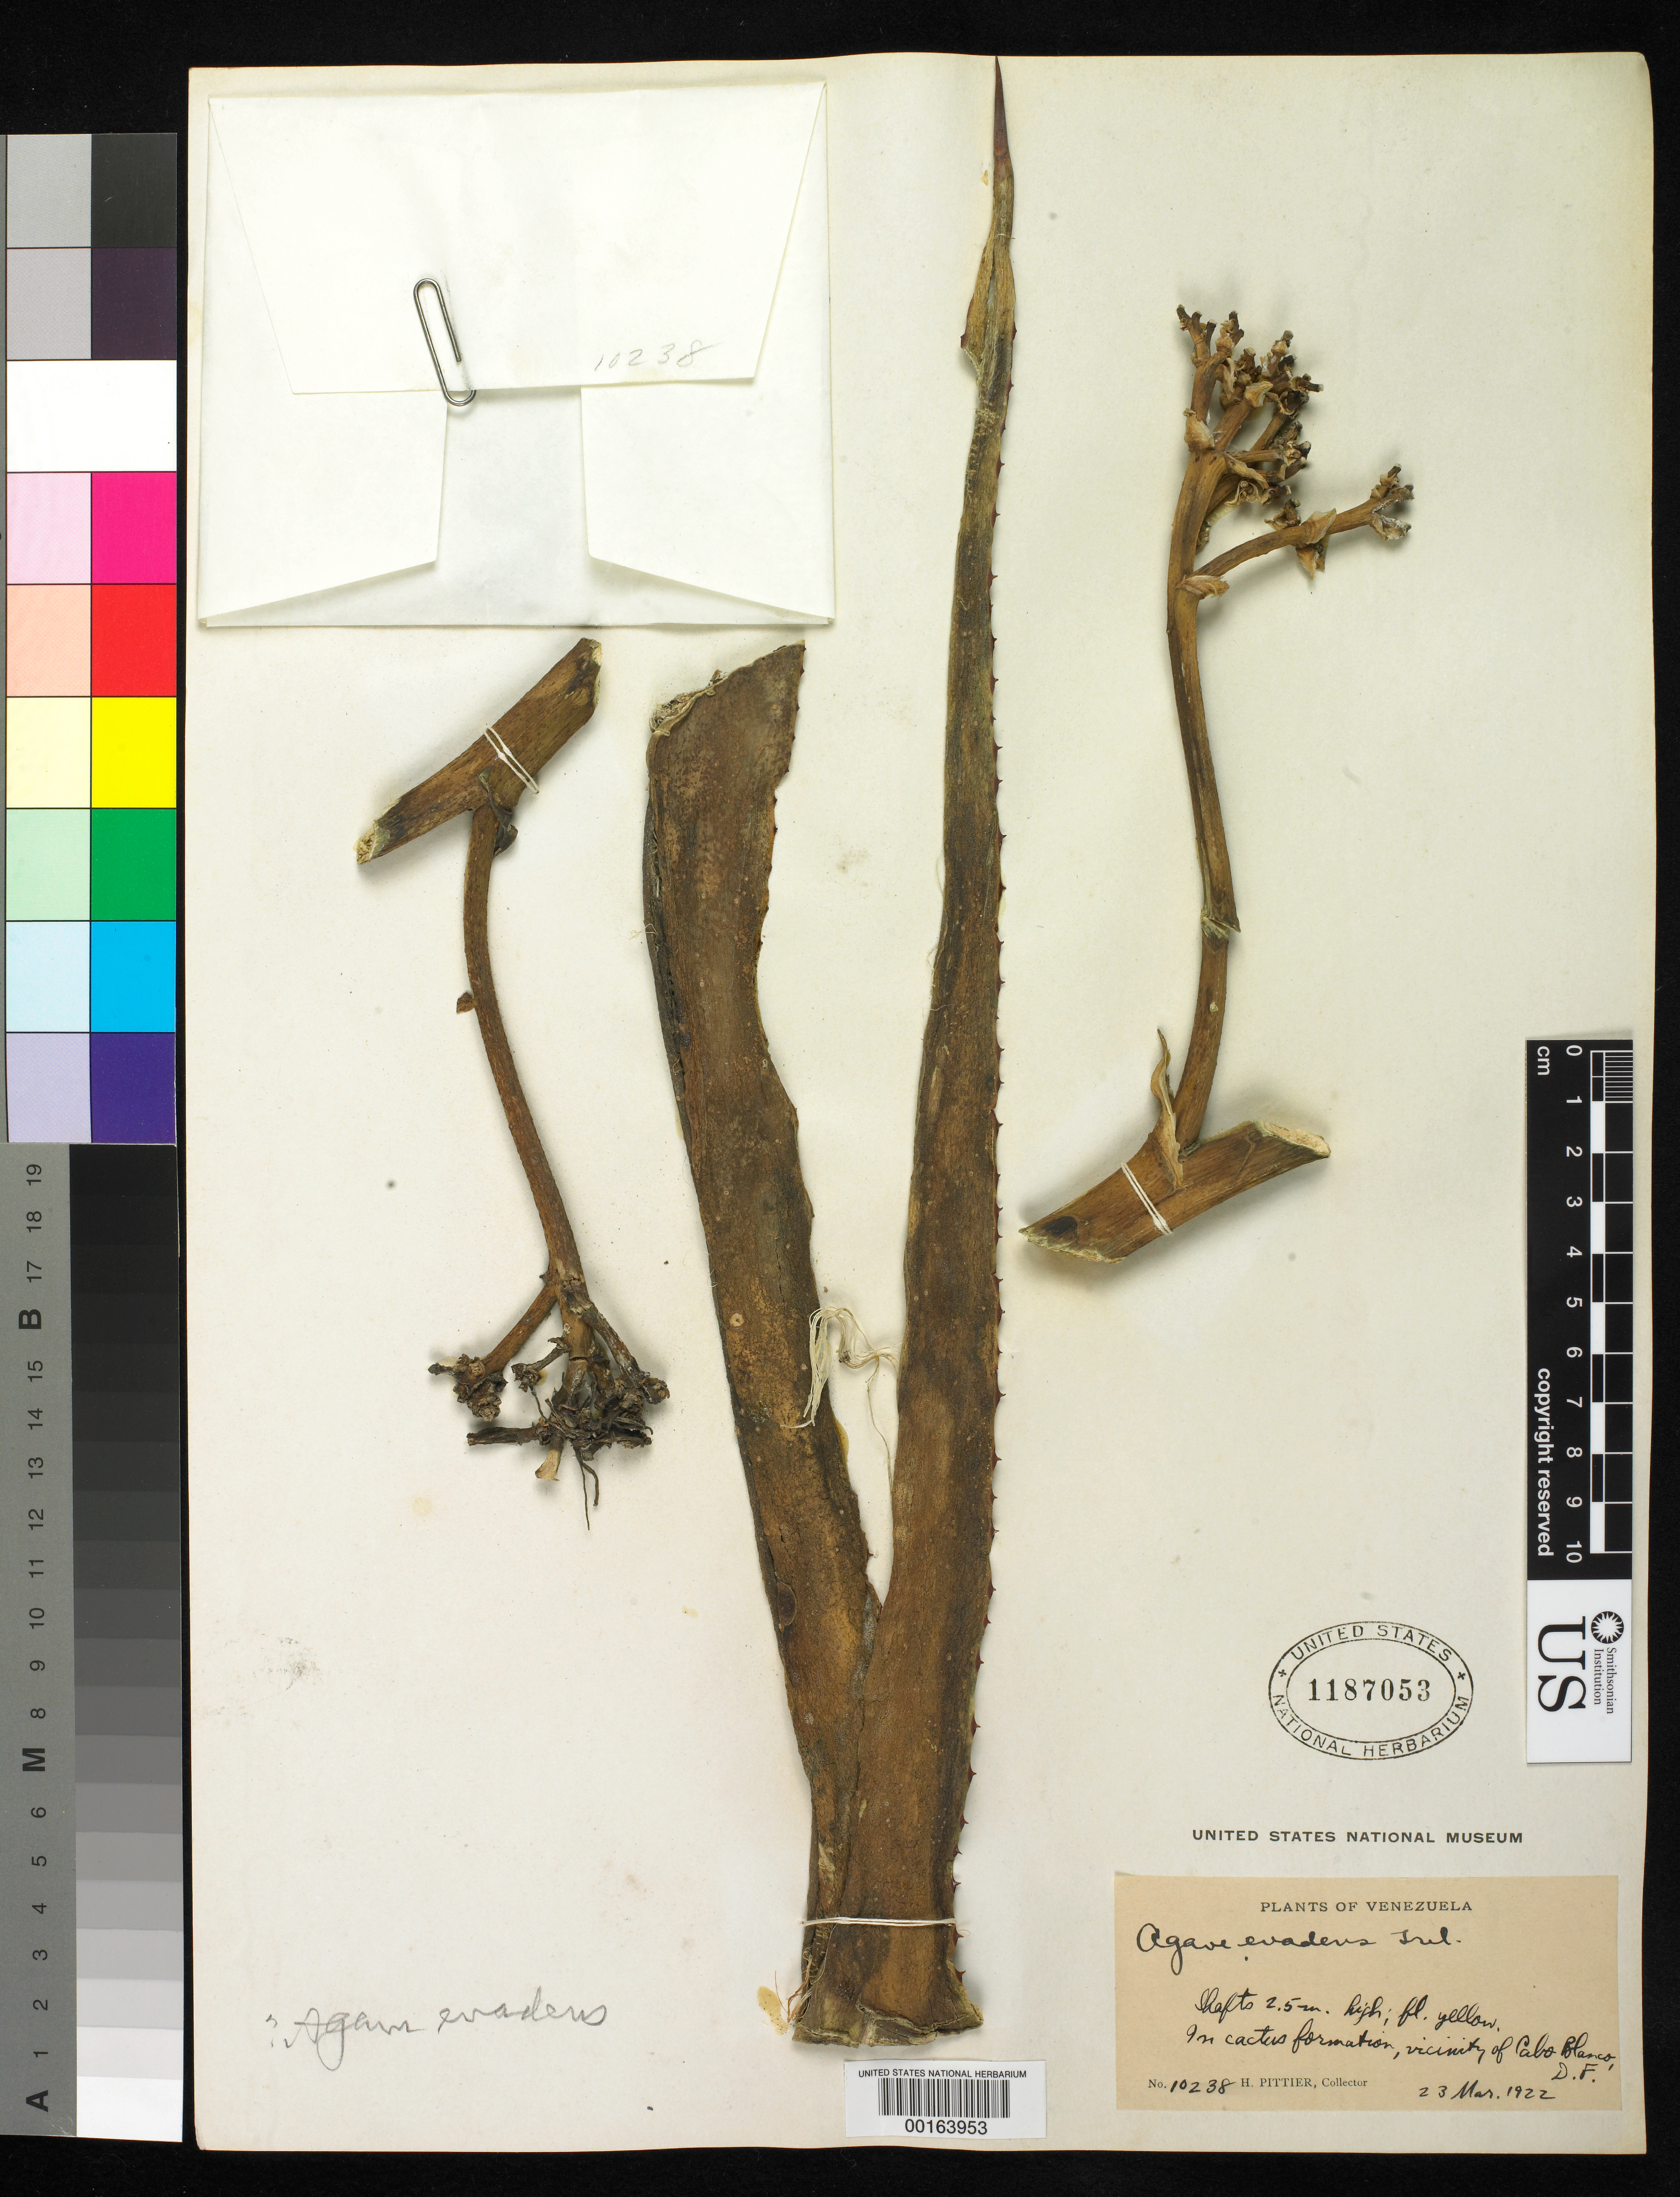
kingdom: Plantae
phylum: Tracheophyta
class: Liliopsida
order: Asparagales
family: Asparagaceae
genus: Agave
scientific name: Agave evadens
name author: Trel.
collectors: H. F. Pittier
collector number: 10238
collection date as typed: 23 Mar 1922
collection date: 1922-03-23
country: Venezuela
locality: Vicinity of Cabo Blanco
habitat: In cactus formation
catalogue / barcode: US 1187053